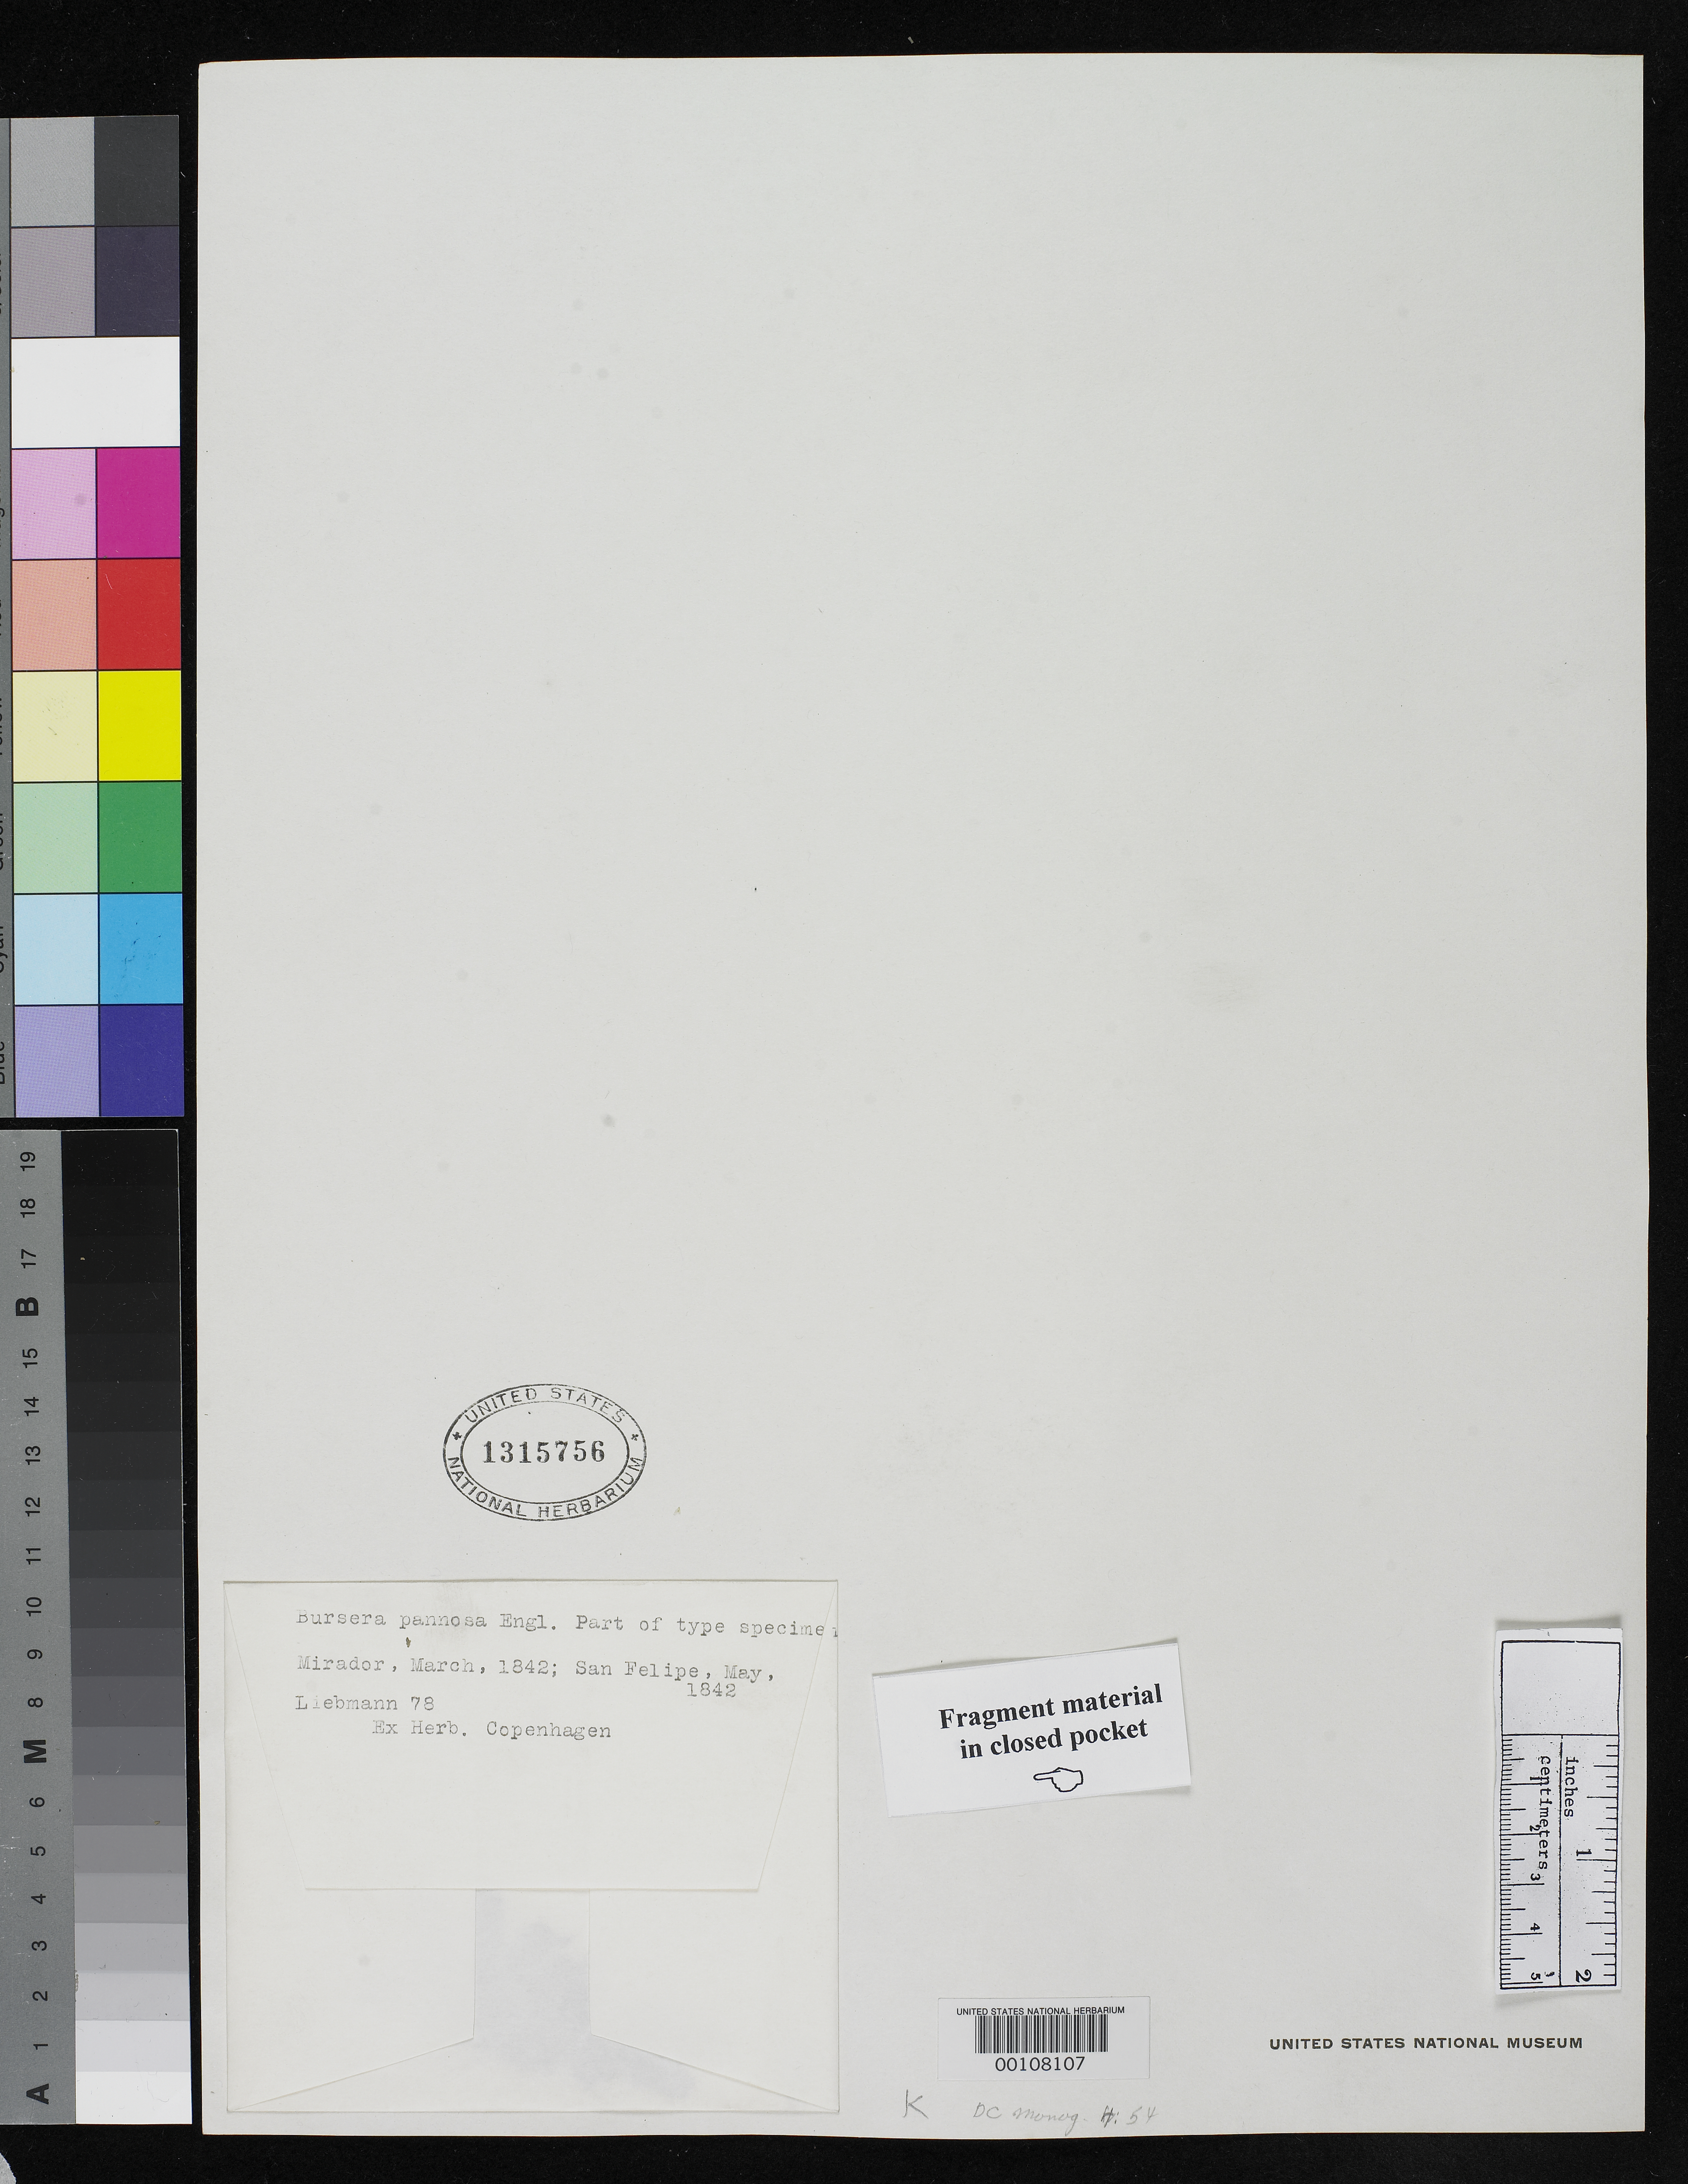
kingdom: Plantae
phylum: Tracheophyta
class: Magnoliopsida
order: Sapindales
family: Burseraceae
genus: Bursera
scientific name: Bursera pannosa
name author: Engl. in A. DC.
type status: Type Fragment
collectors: F. M. Liebmann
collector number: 78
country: Mexico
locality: Mirador.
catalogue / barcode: US 1315756